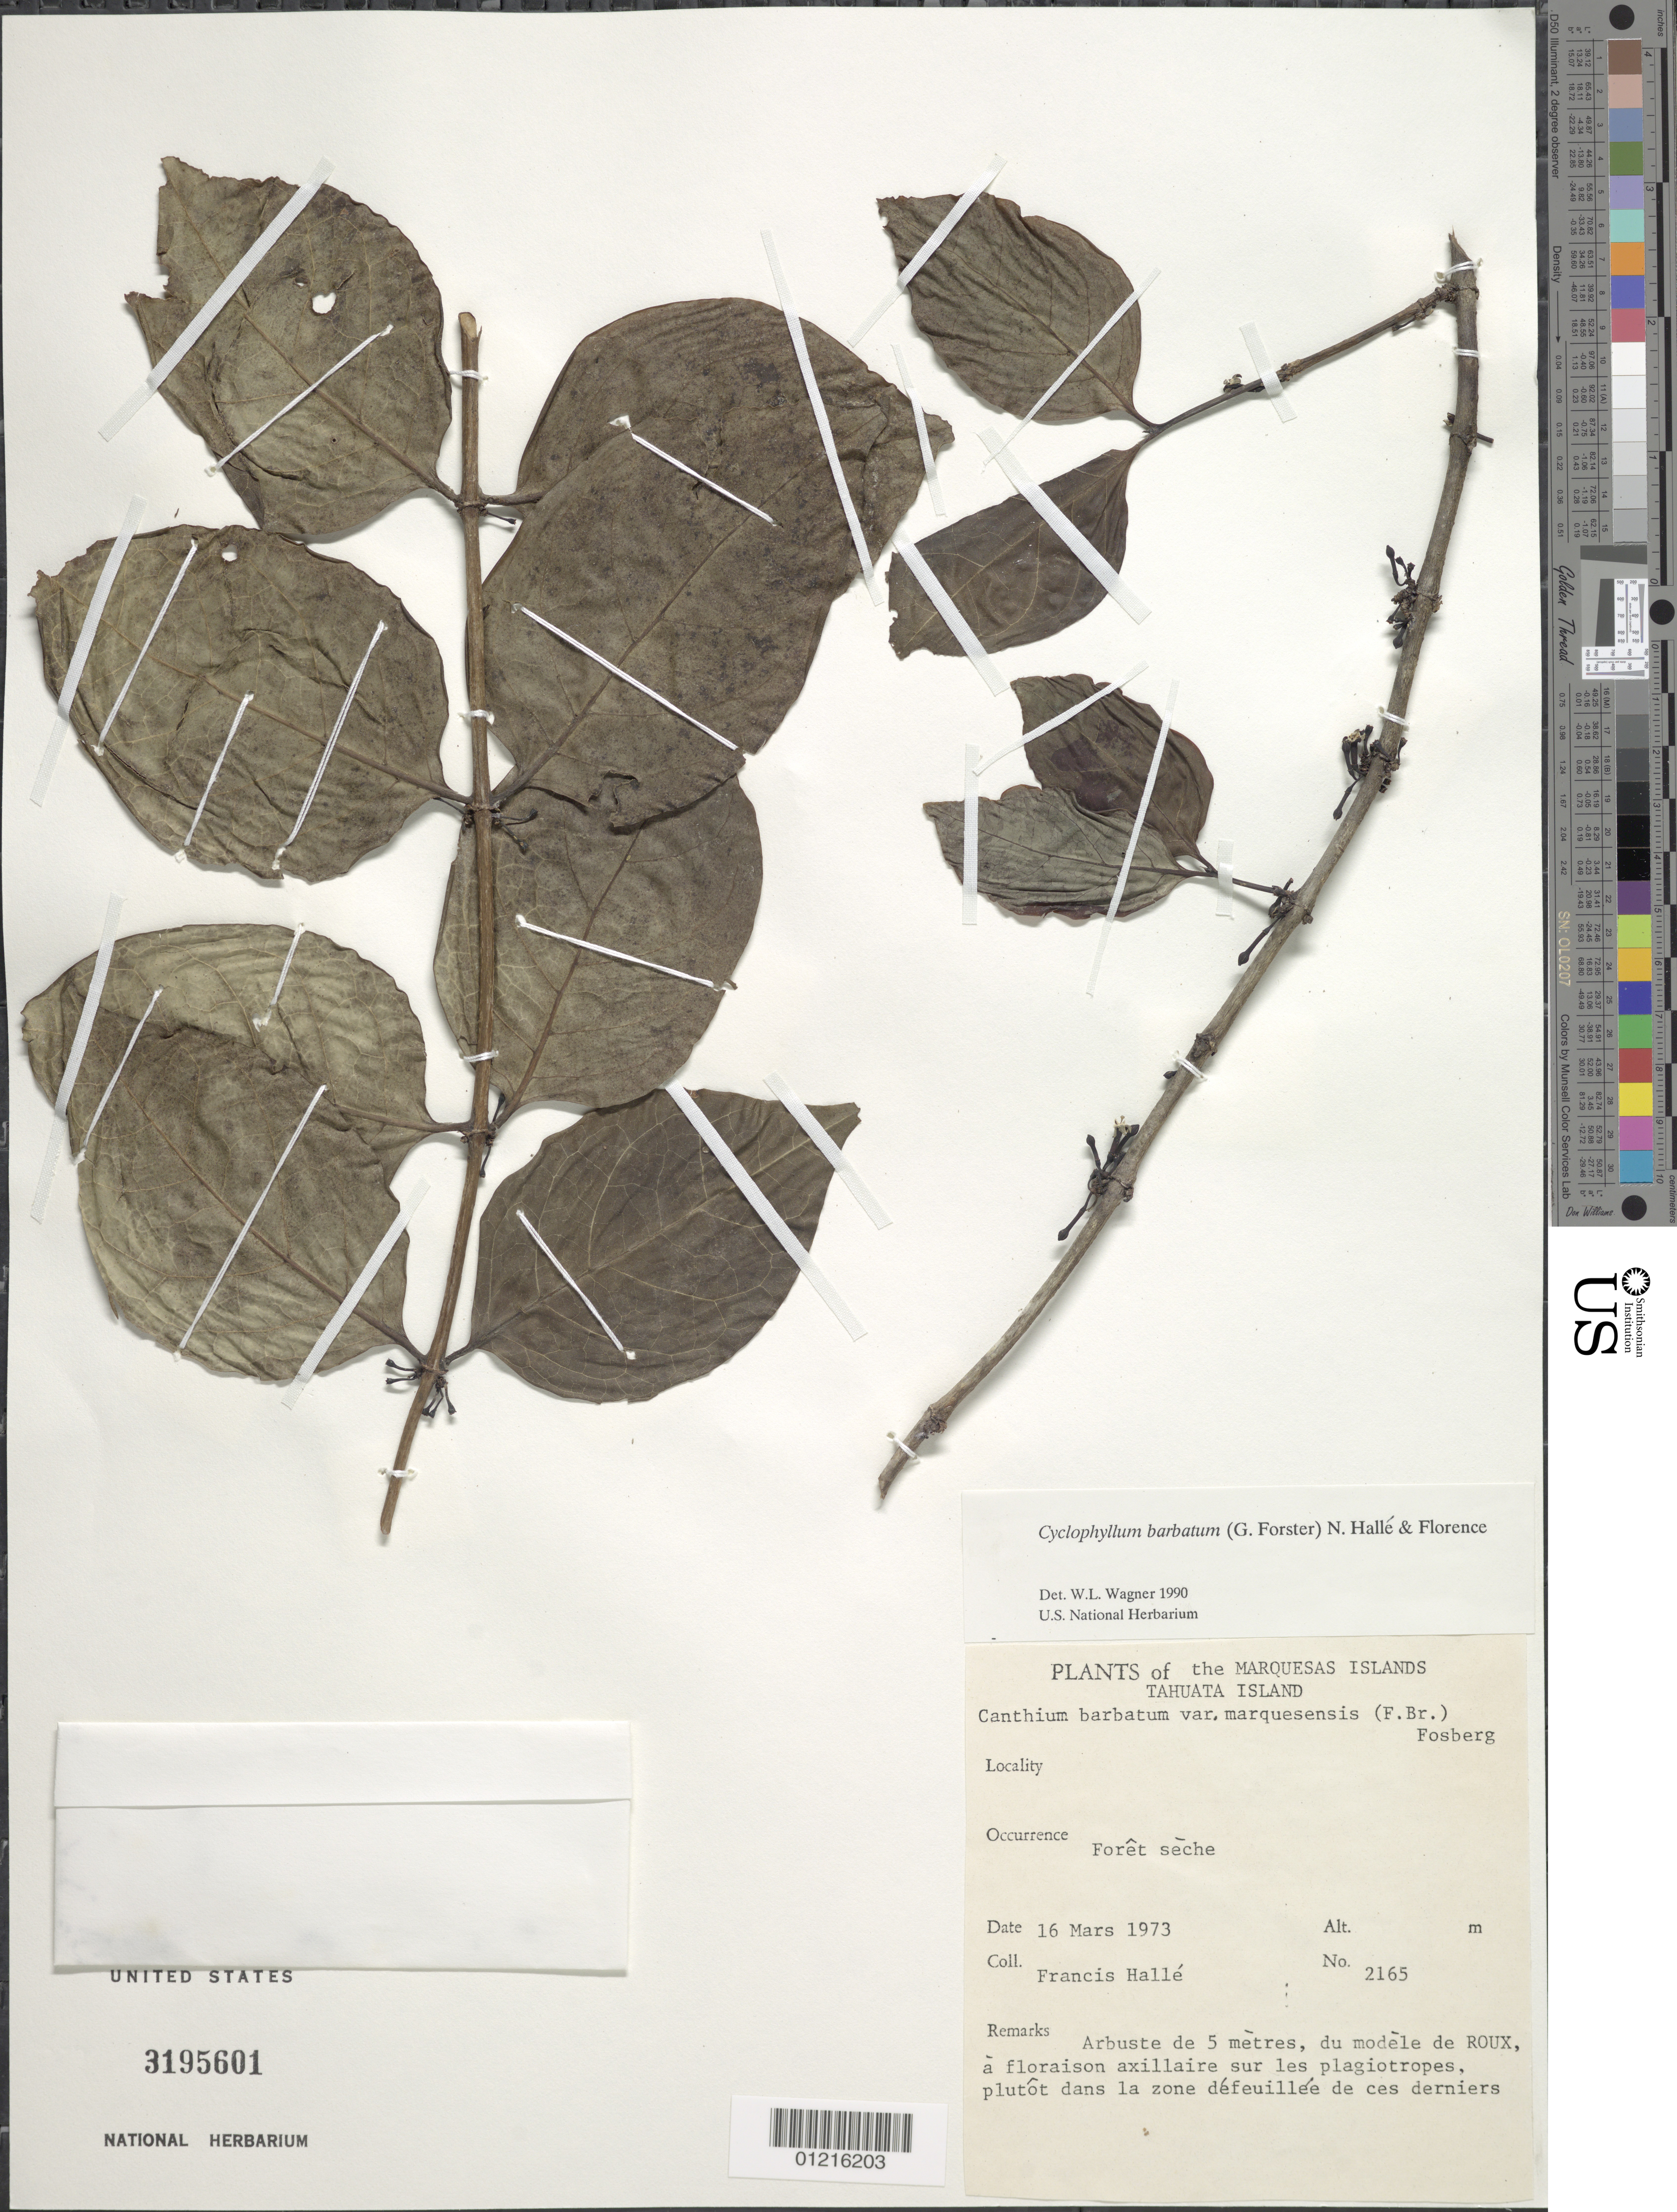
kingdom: Plantae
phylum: Tracheophyta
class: Magnoliopsida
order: Gentianales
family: Rubiaceae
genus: Cyclophyllum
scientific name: Cyclophyllum barbatum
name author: (G. Forst.) N. Hallé & J. Florence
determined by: Wagner, W. L., (BOT), Smithsonian Institution - National Museum of Natural History (UNITED STATES)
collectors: F. Hallé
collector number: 2165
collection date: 1973-03-16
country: French Polynesia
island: Tahuata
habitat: Forêt sèche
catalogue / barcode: US 3195601